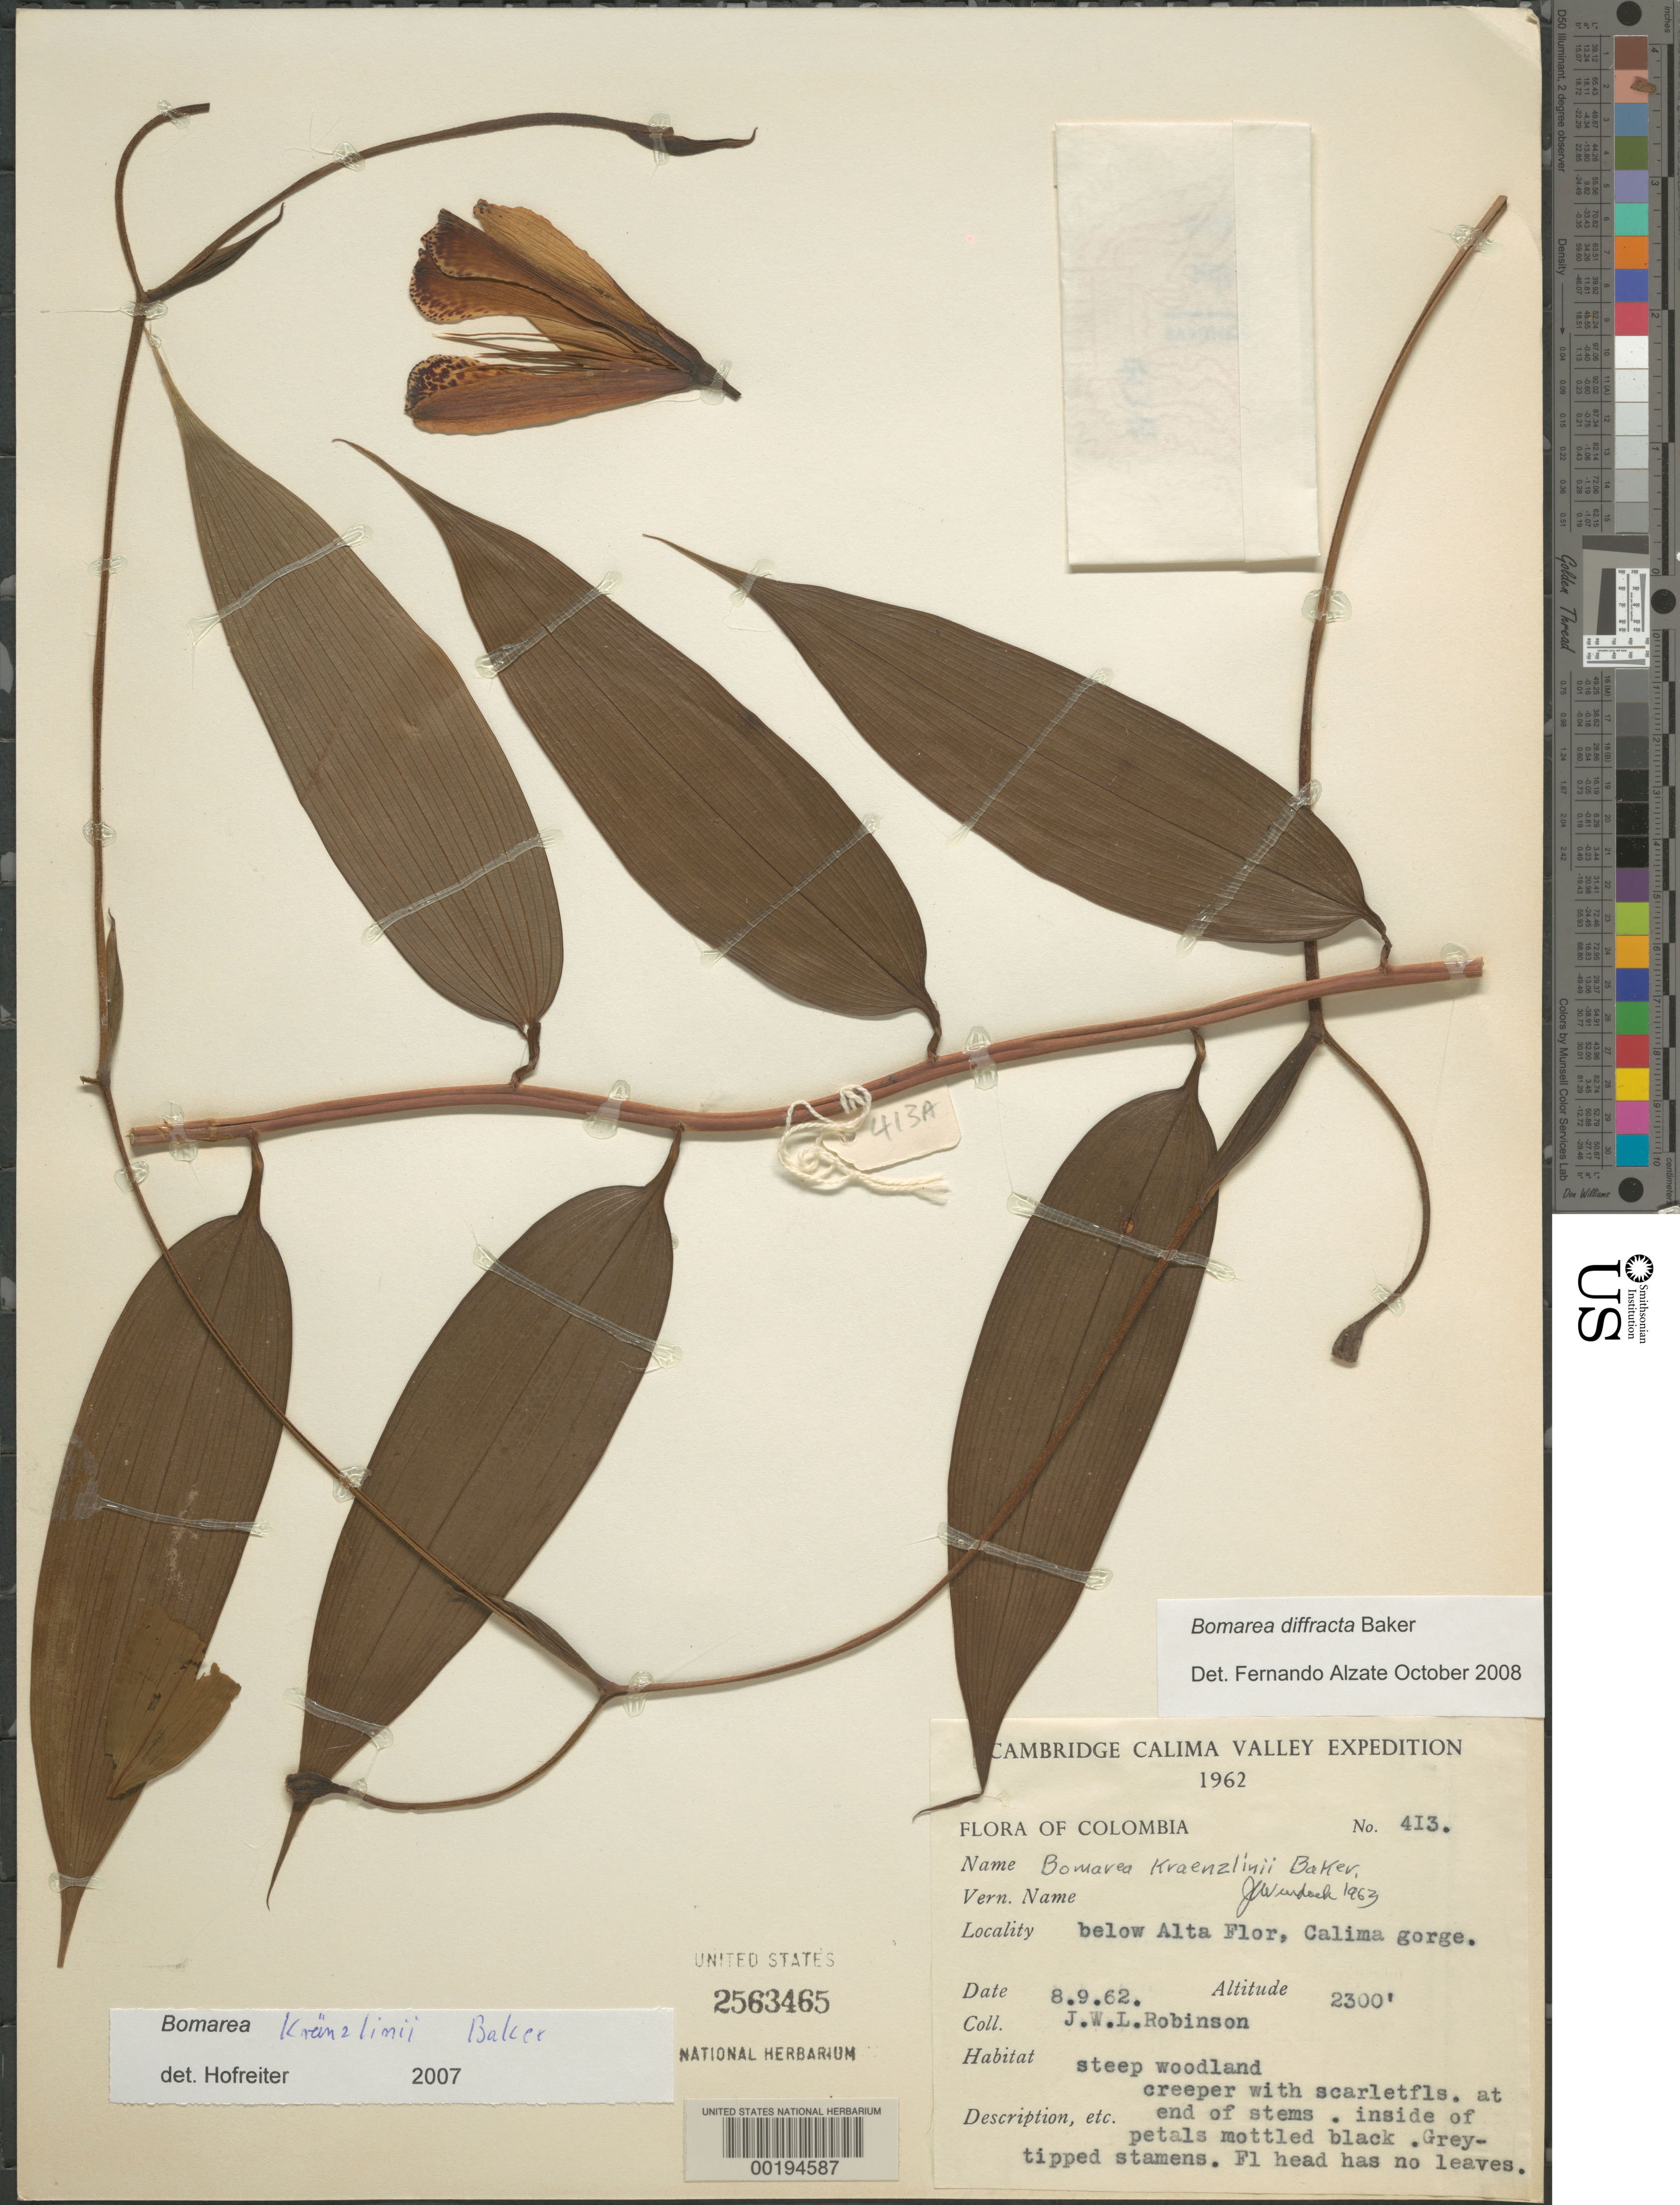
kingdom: Plantae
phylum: Tracheophyta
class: Liliopsida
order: Liliales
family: Alstroemeriaceae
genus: Bomarea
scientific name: Bomarea diffracta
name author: Baker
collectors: J. W. Robinson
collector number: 413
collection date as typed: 09 Aug 1962 or 08 Sep 1962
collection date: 1962-08-09 or 1962-09-08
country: Colombia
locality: Below Alta Flor, Calima gorge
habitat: Steep woodland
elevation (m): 701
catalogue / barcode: US 2563465